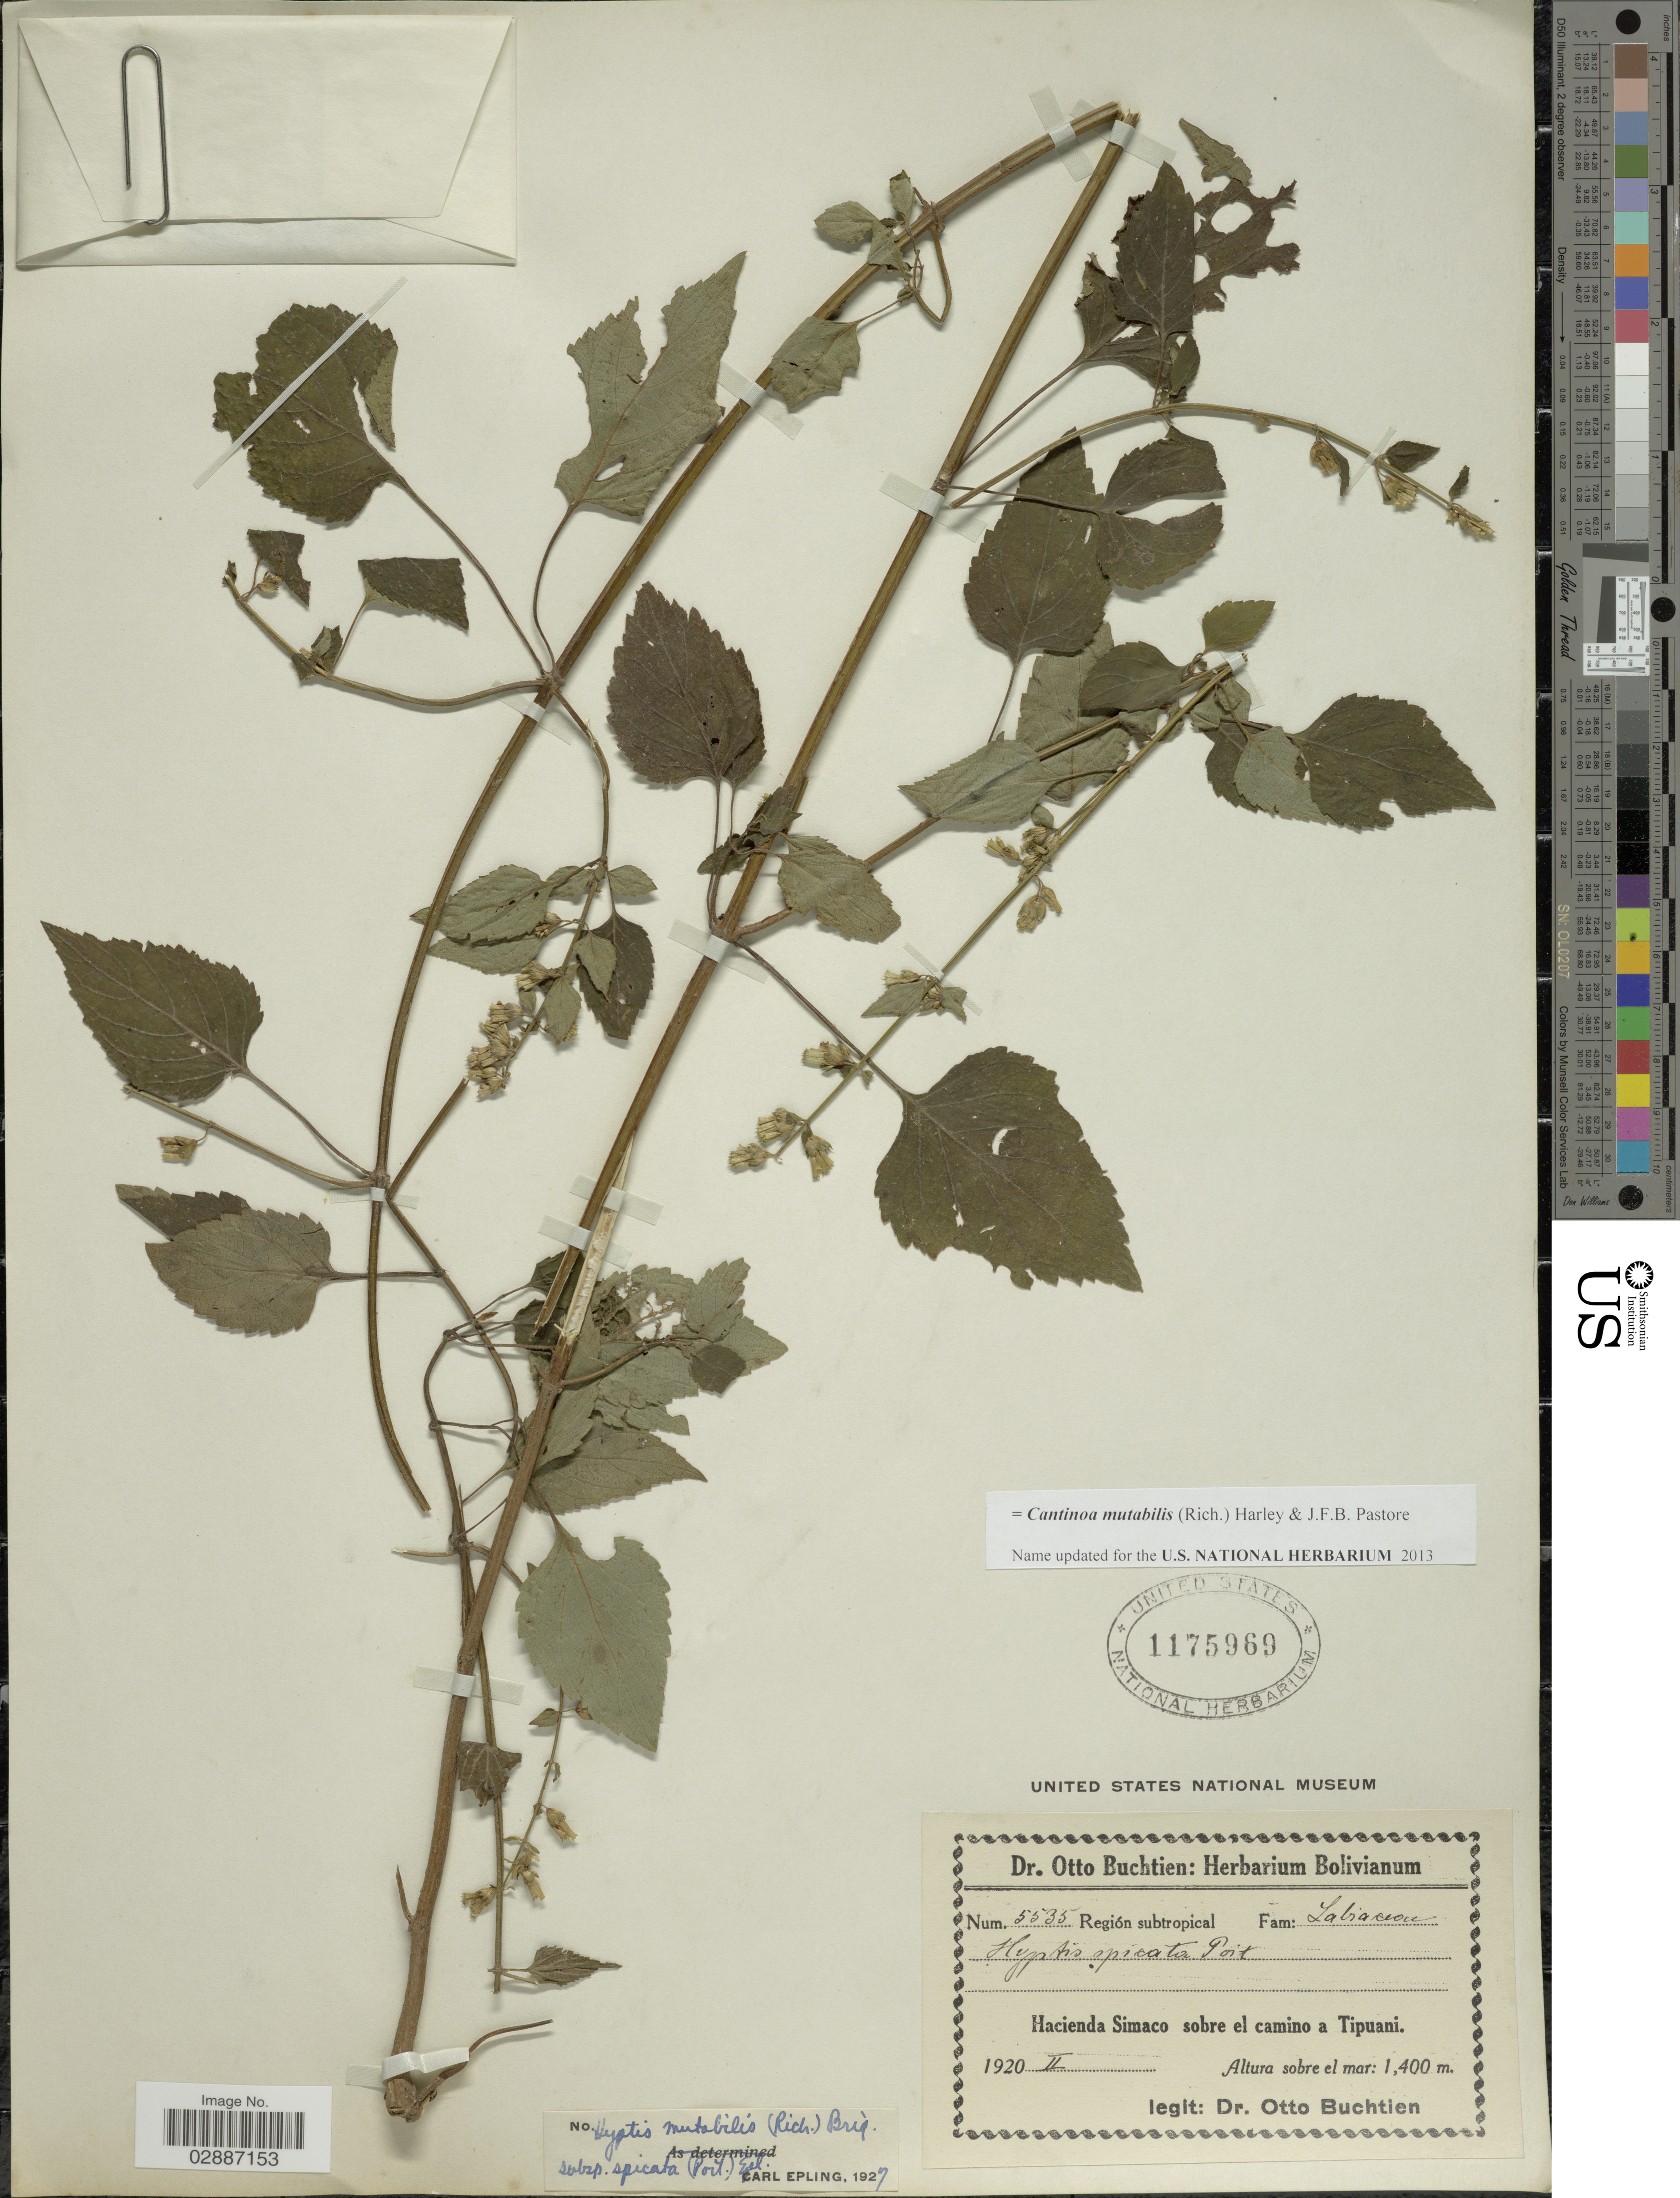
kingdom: Plantae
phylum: Tracheophyta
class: Magnoliopsida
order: Lamiales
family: Lamiaceae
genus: Cantinoa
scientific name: Cantinoa mutabilis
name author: (Epling) Harley & J.F.B. Pastore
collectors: O. Buchtien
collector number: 5535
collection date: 1920-02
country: Bolivia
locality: Hacienda Simaco sobre el camino a Tipuani.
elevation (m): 1400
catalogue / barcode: US 1175969